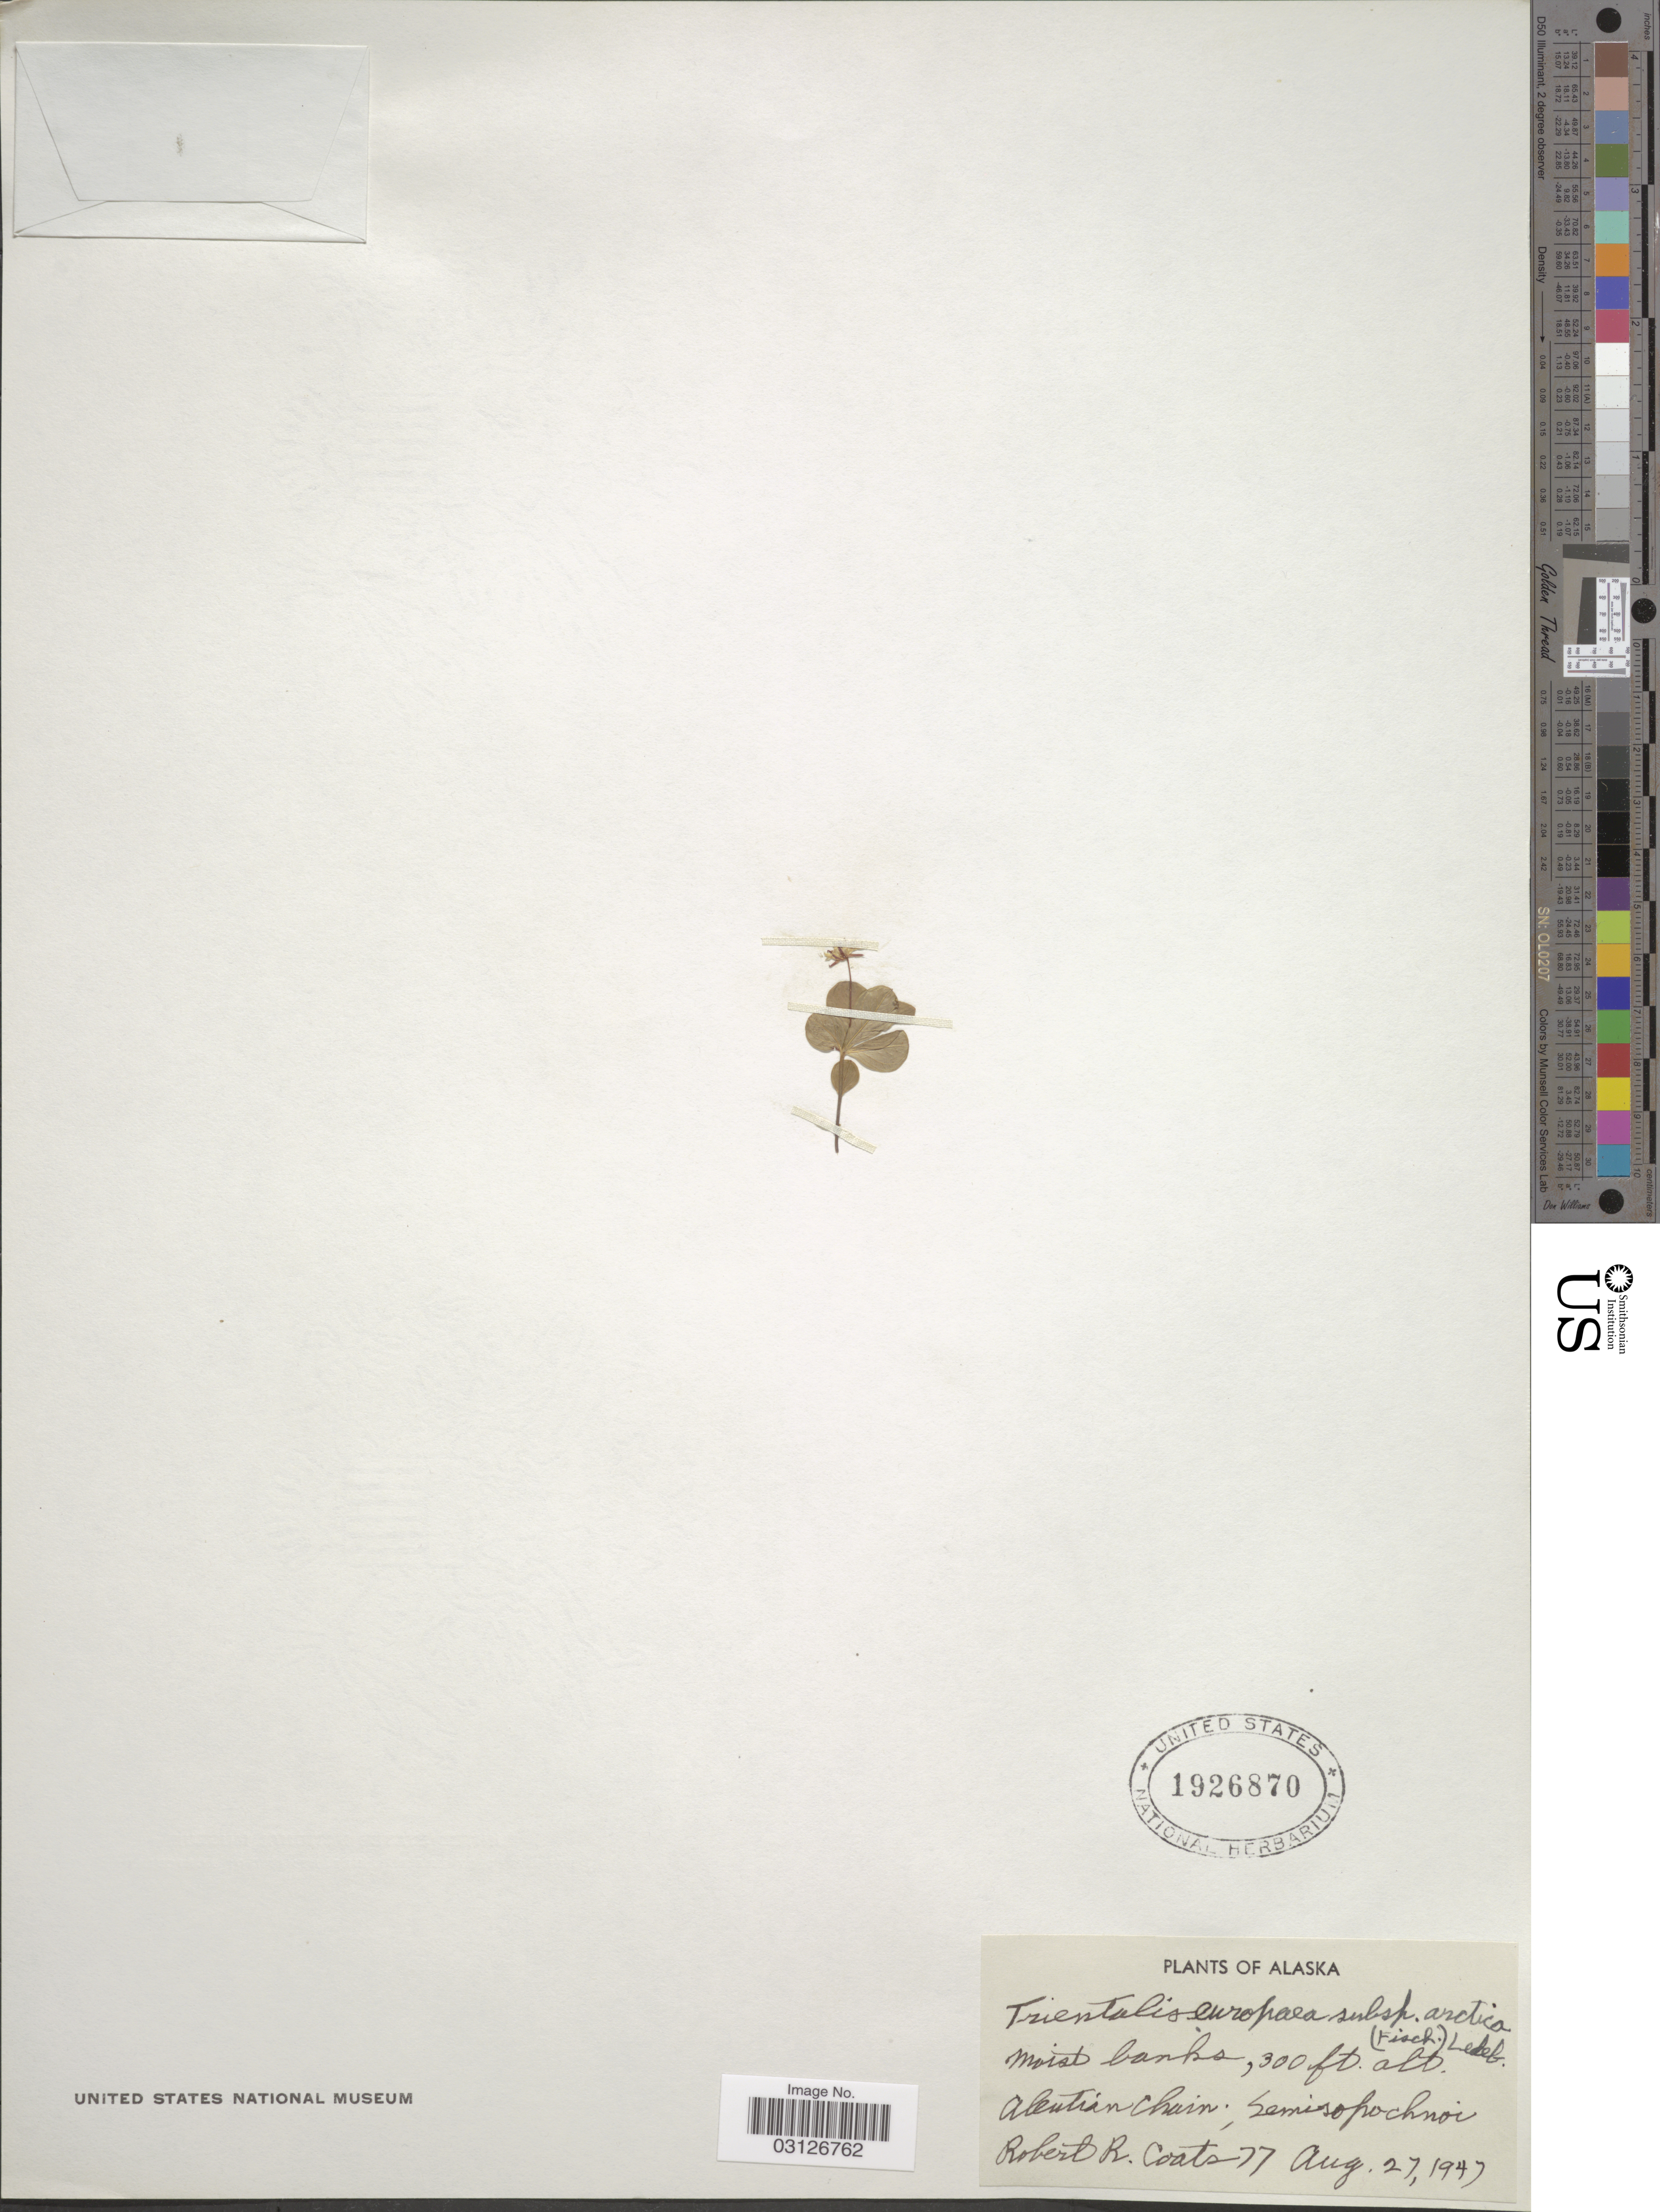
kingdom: Plantae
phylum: Tracheophyta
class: Magnoliopsida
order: Ericales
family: Primulaceae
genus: Trientalis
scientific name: Trientalis europaea subsp. arctica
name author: (Fisch. ex Hook.) Hultén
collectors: R. Coats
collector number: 77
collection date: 1947-08-27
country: United States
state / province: Alaska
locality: Aleutian Chain, Semisopochnoi.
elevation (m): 91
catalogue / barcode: US 1926870